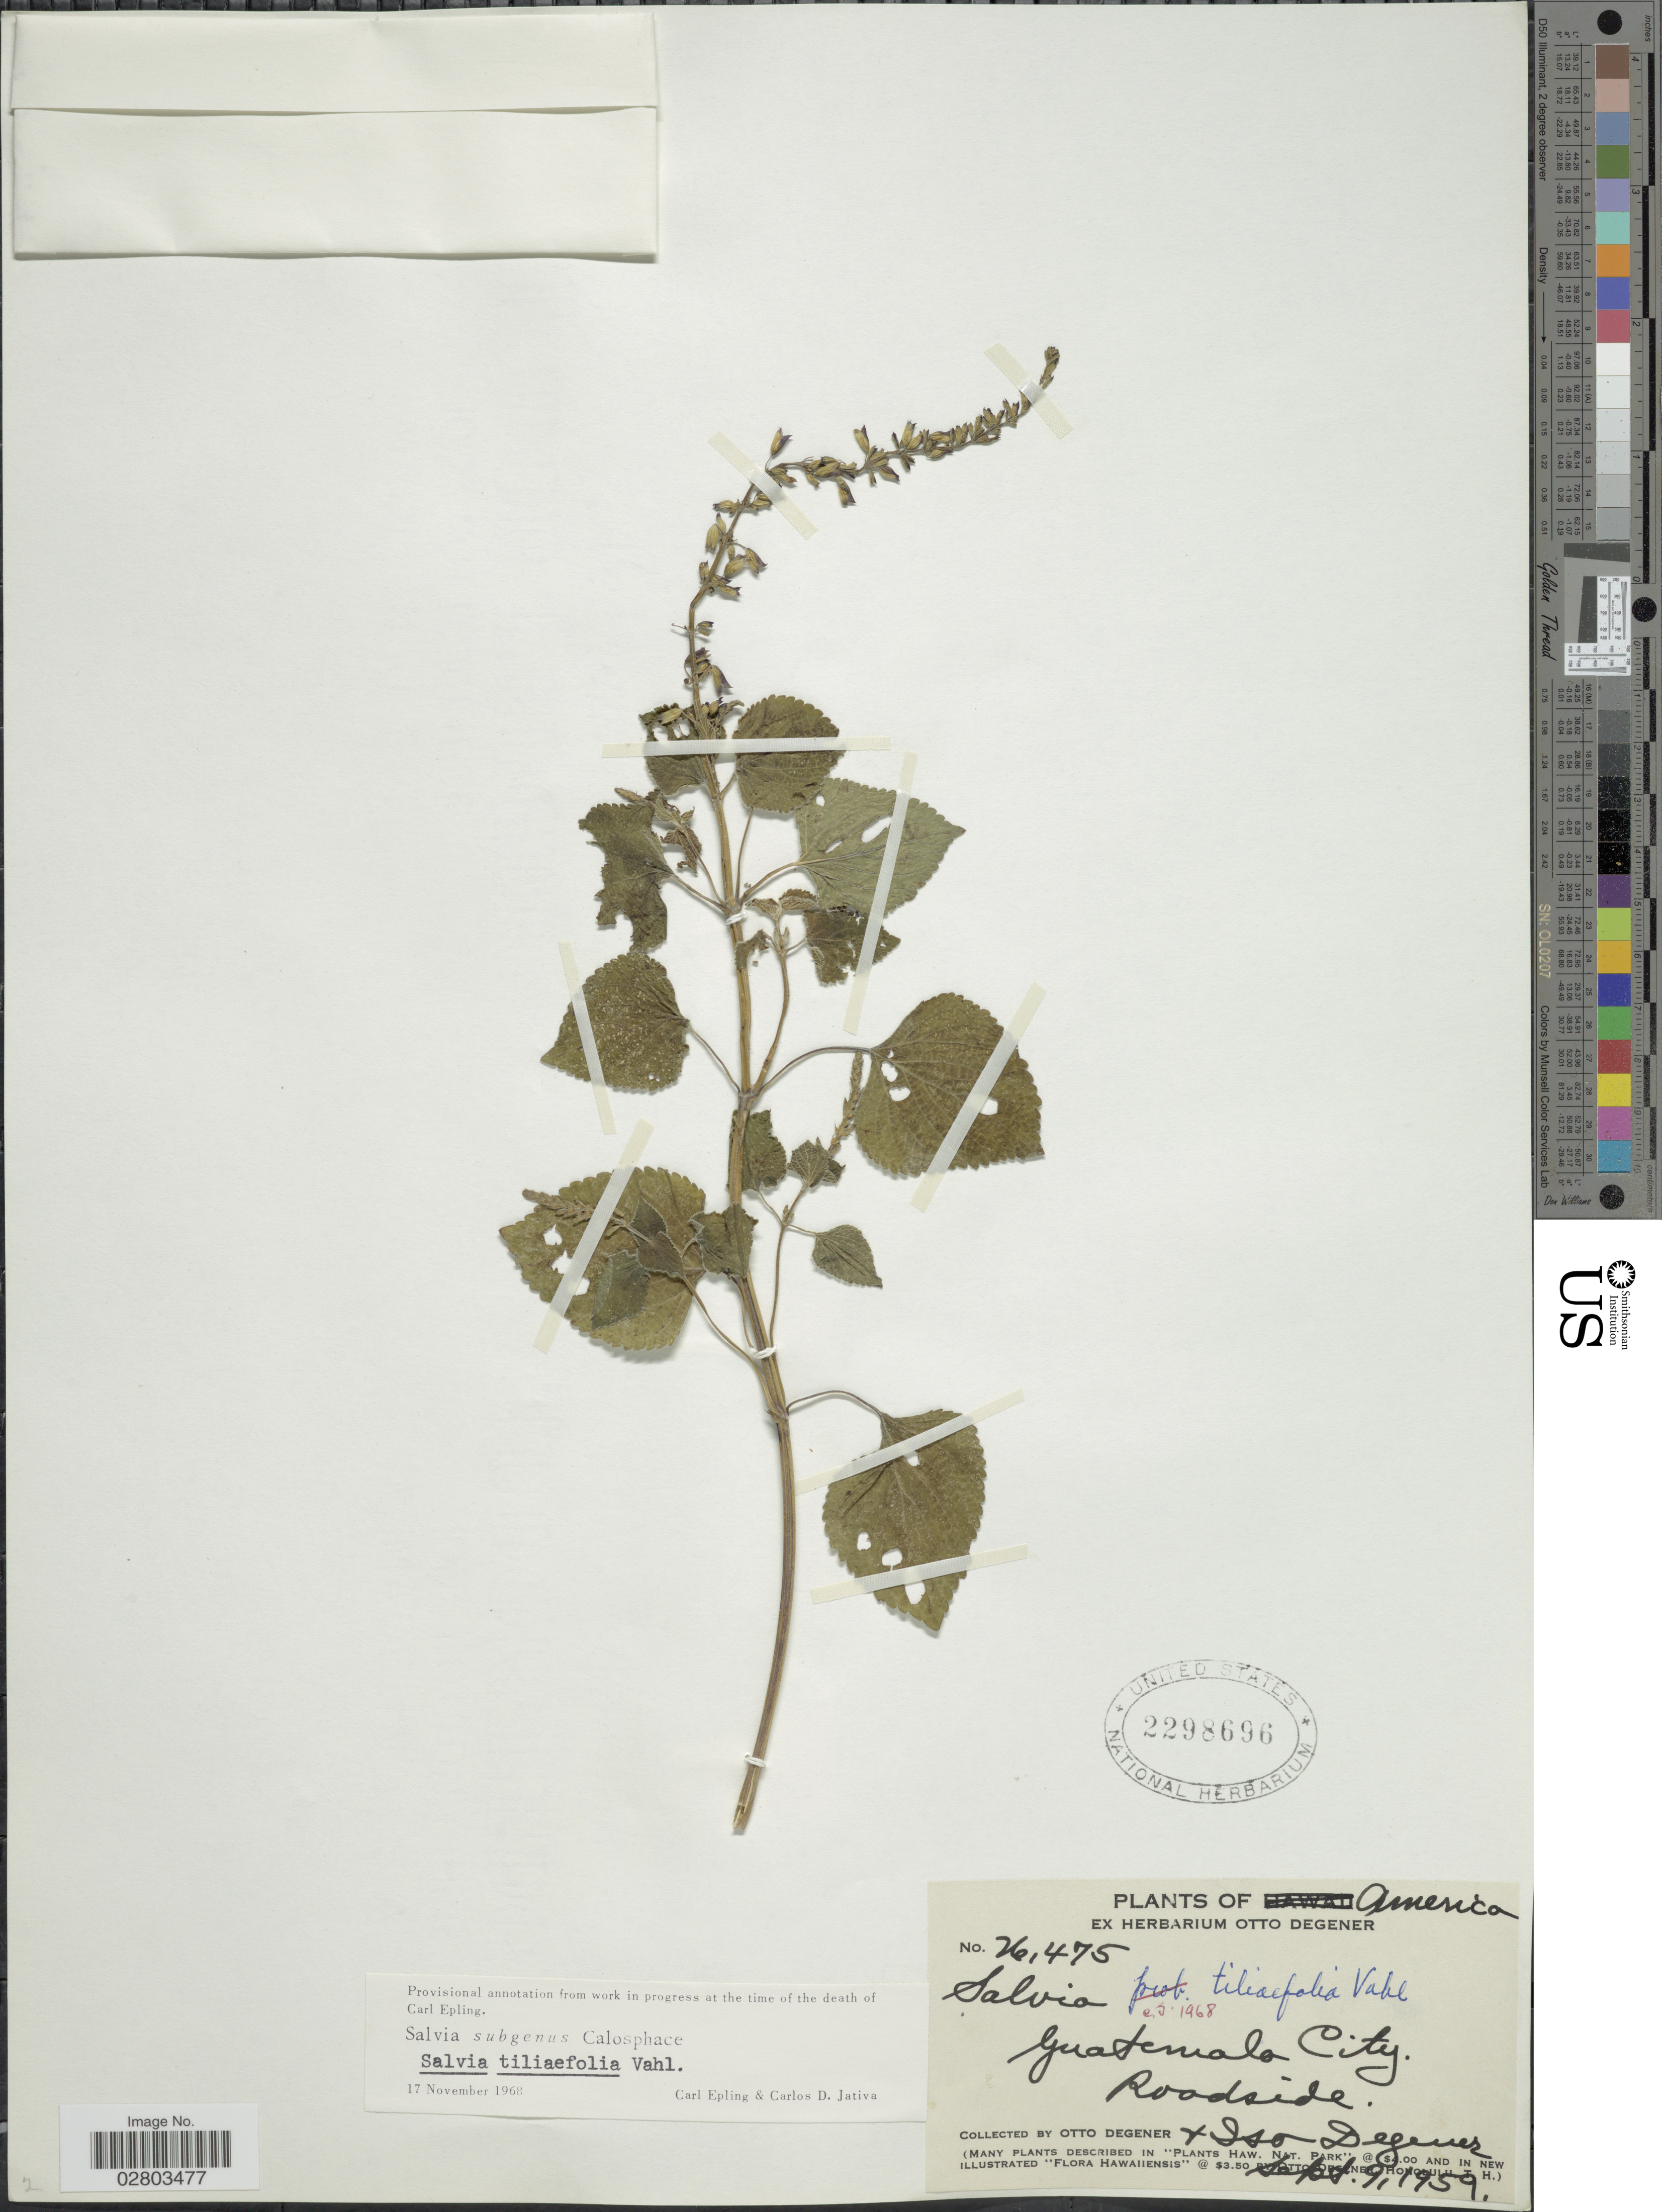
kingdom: Plantae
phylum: Tracheophyta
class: Magnoliopsida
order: Lamiales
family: Lamiaceae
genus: Salvia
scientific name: Salvia tiliifolia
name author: Vahl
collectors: O. Degener & I. Degener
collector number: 26475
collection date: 1959-09-09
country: Guatemala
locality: Guatemala City.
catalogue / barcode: US 2298696